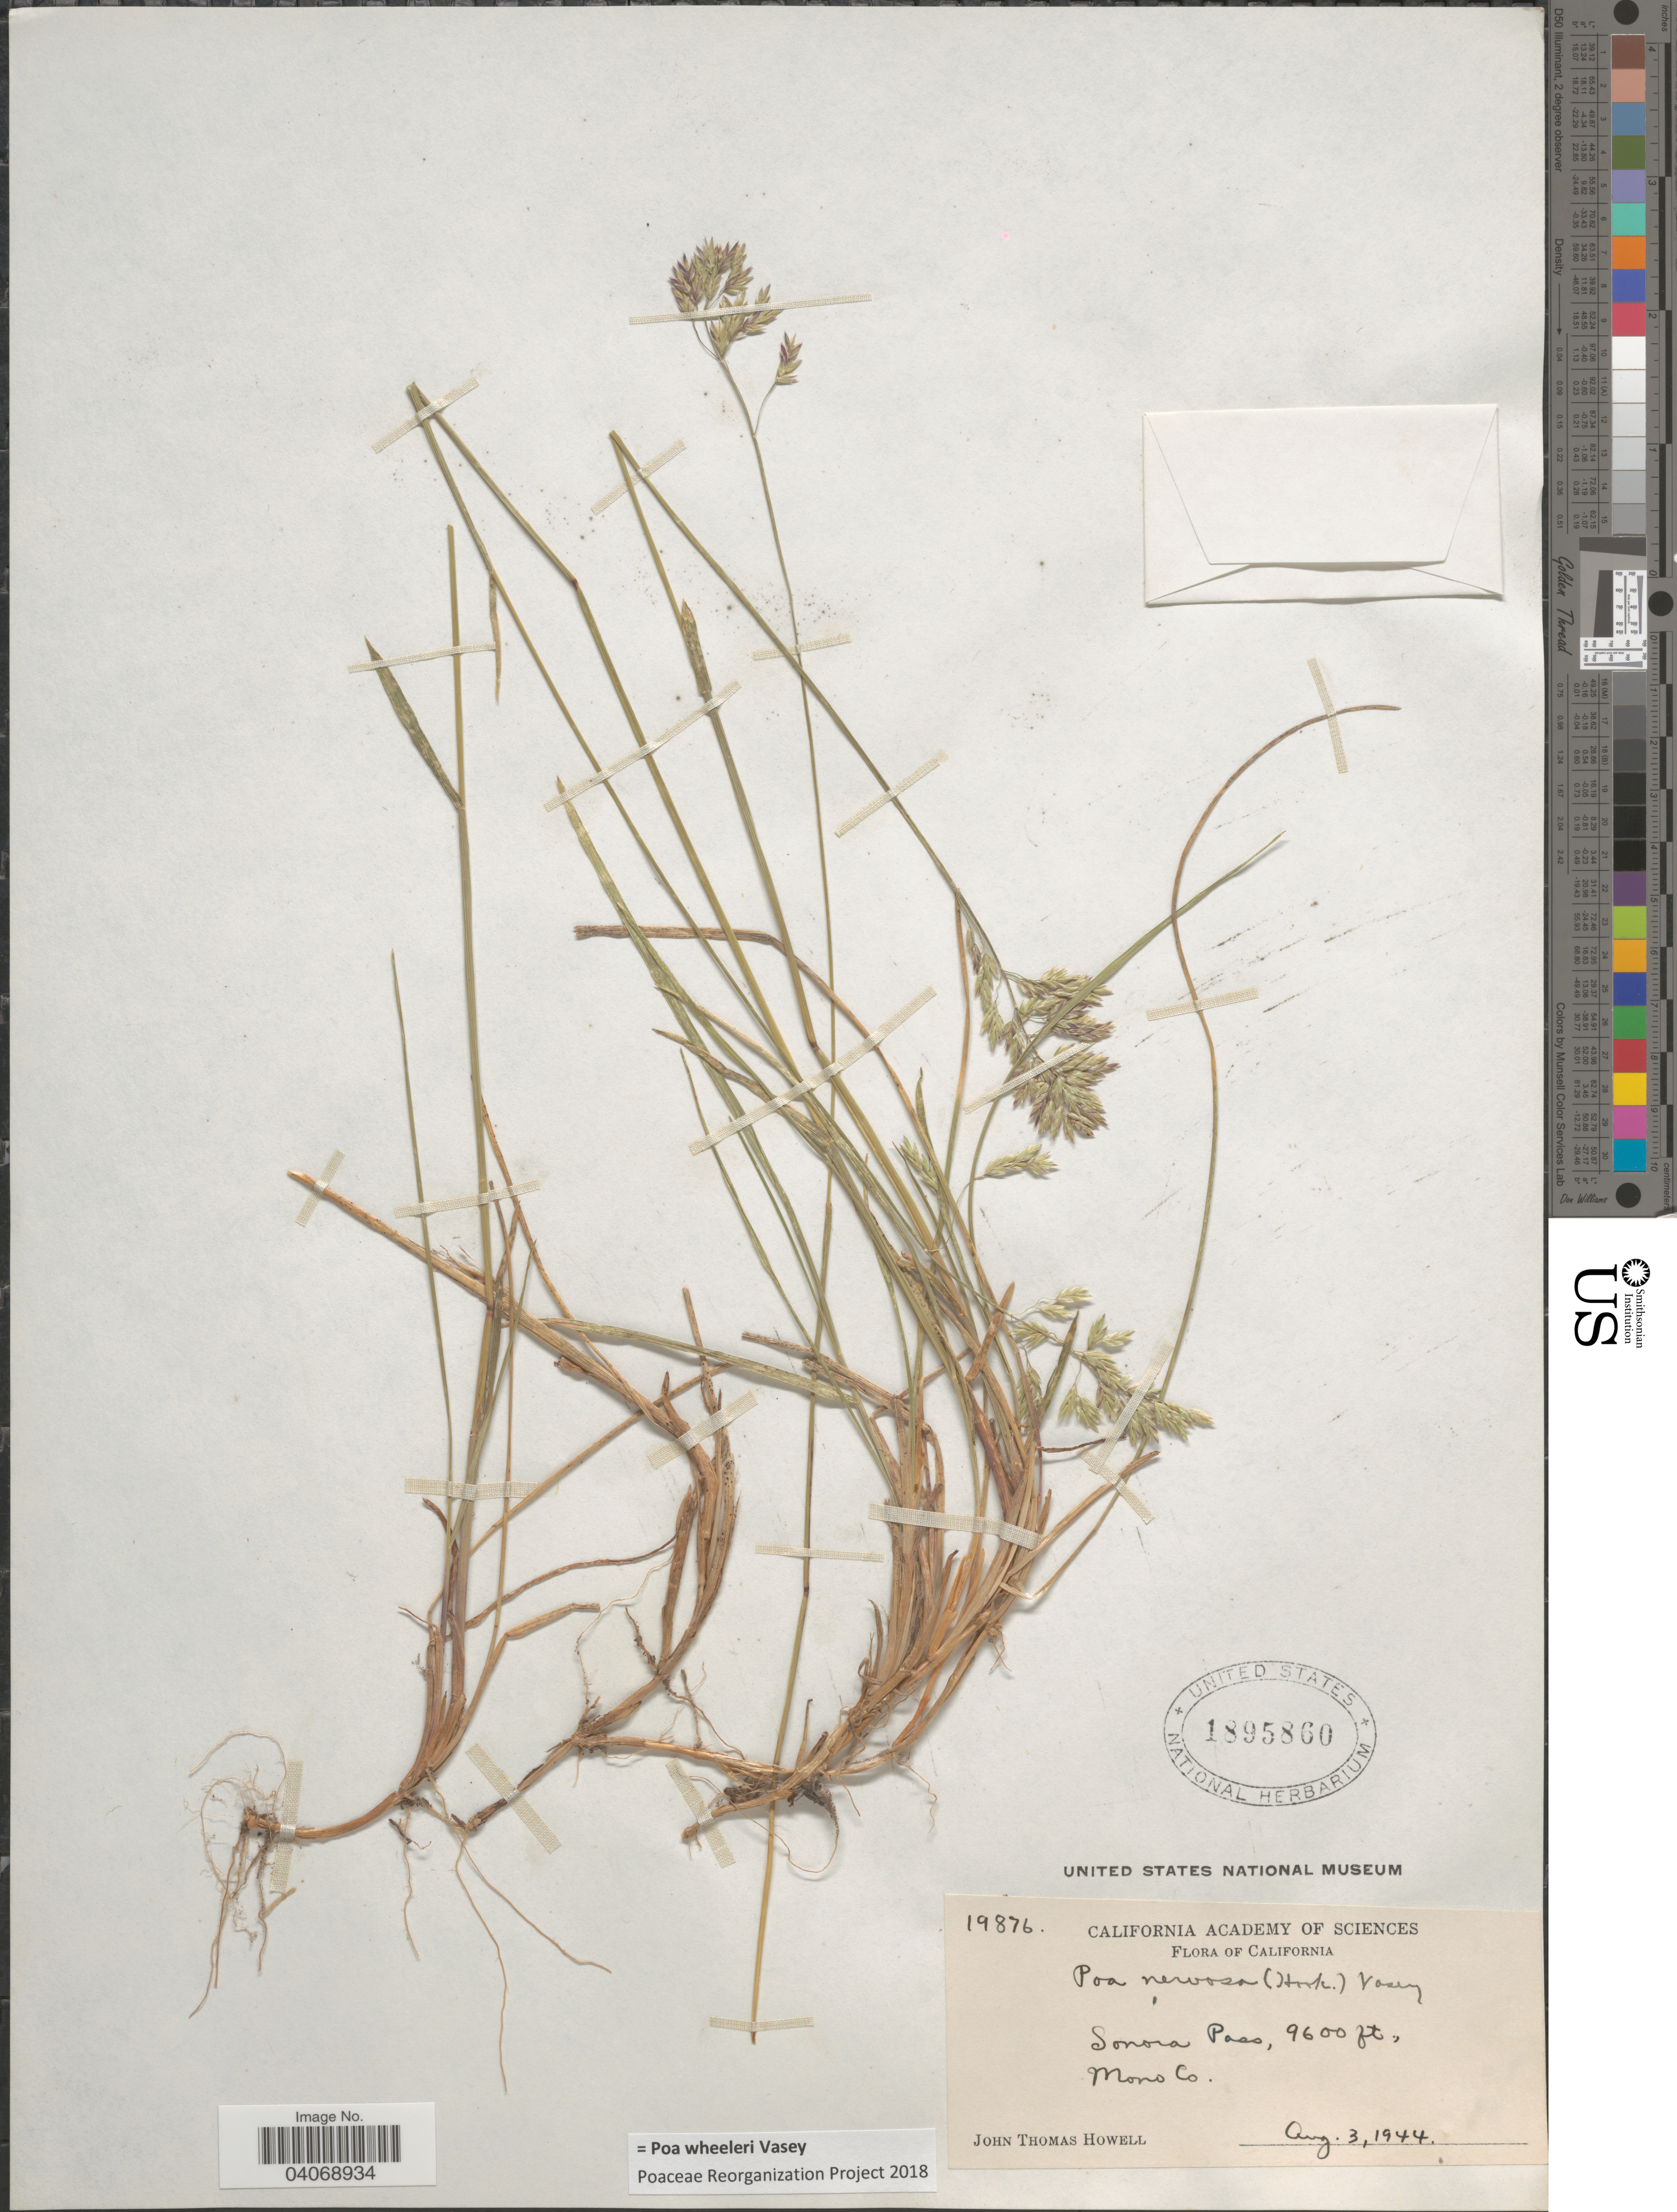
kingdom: Plantae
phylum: Tracheophyta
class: Liliopsida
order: Poales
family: Poaceae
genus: Poa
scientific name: Poa wheeleri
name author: Vasey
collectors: J. T. Howell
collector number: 19876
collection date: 1944-08-03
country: United States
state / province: California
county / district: Mono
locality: Sonora Pass, Mono Co.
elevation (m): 2926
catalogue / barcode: US 1895860